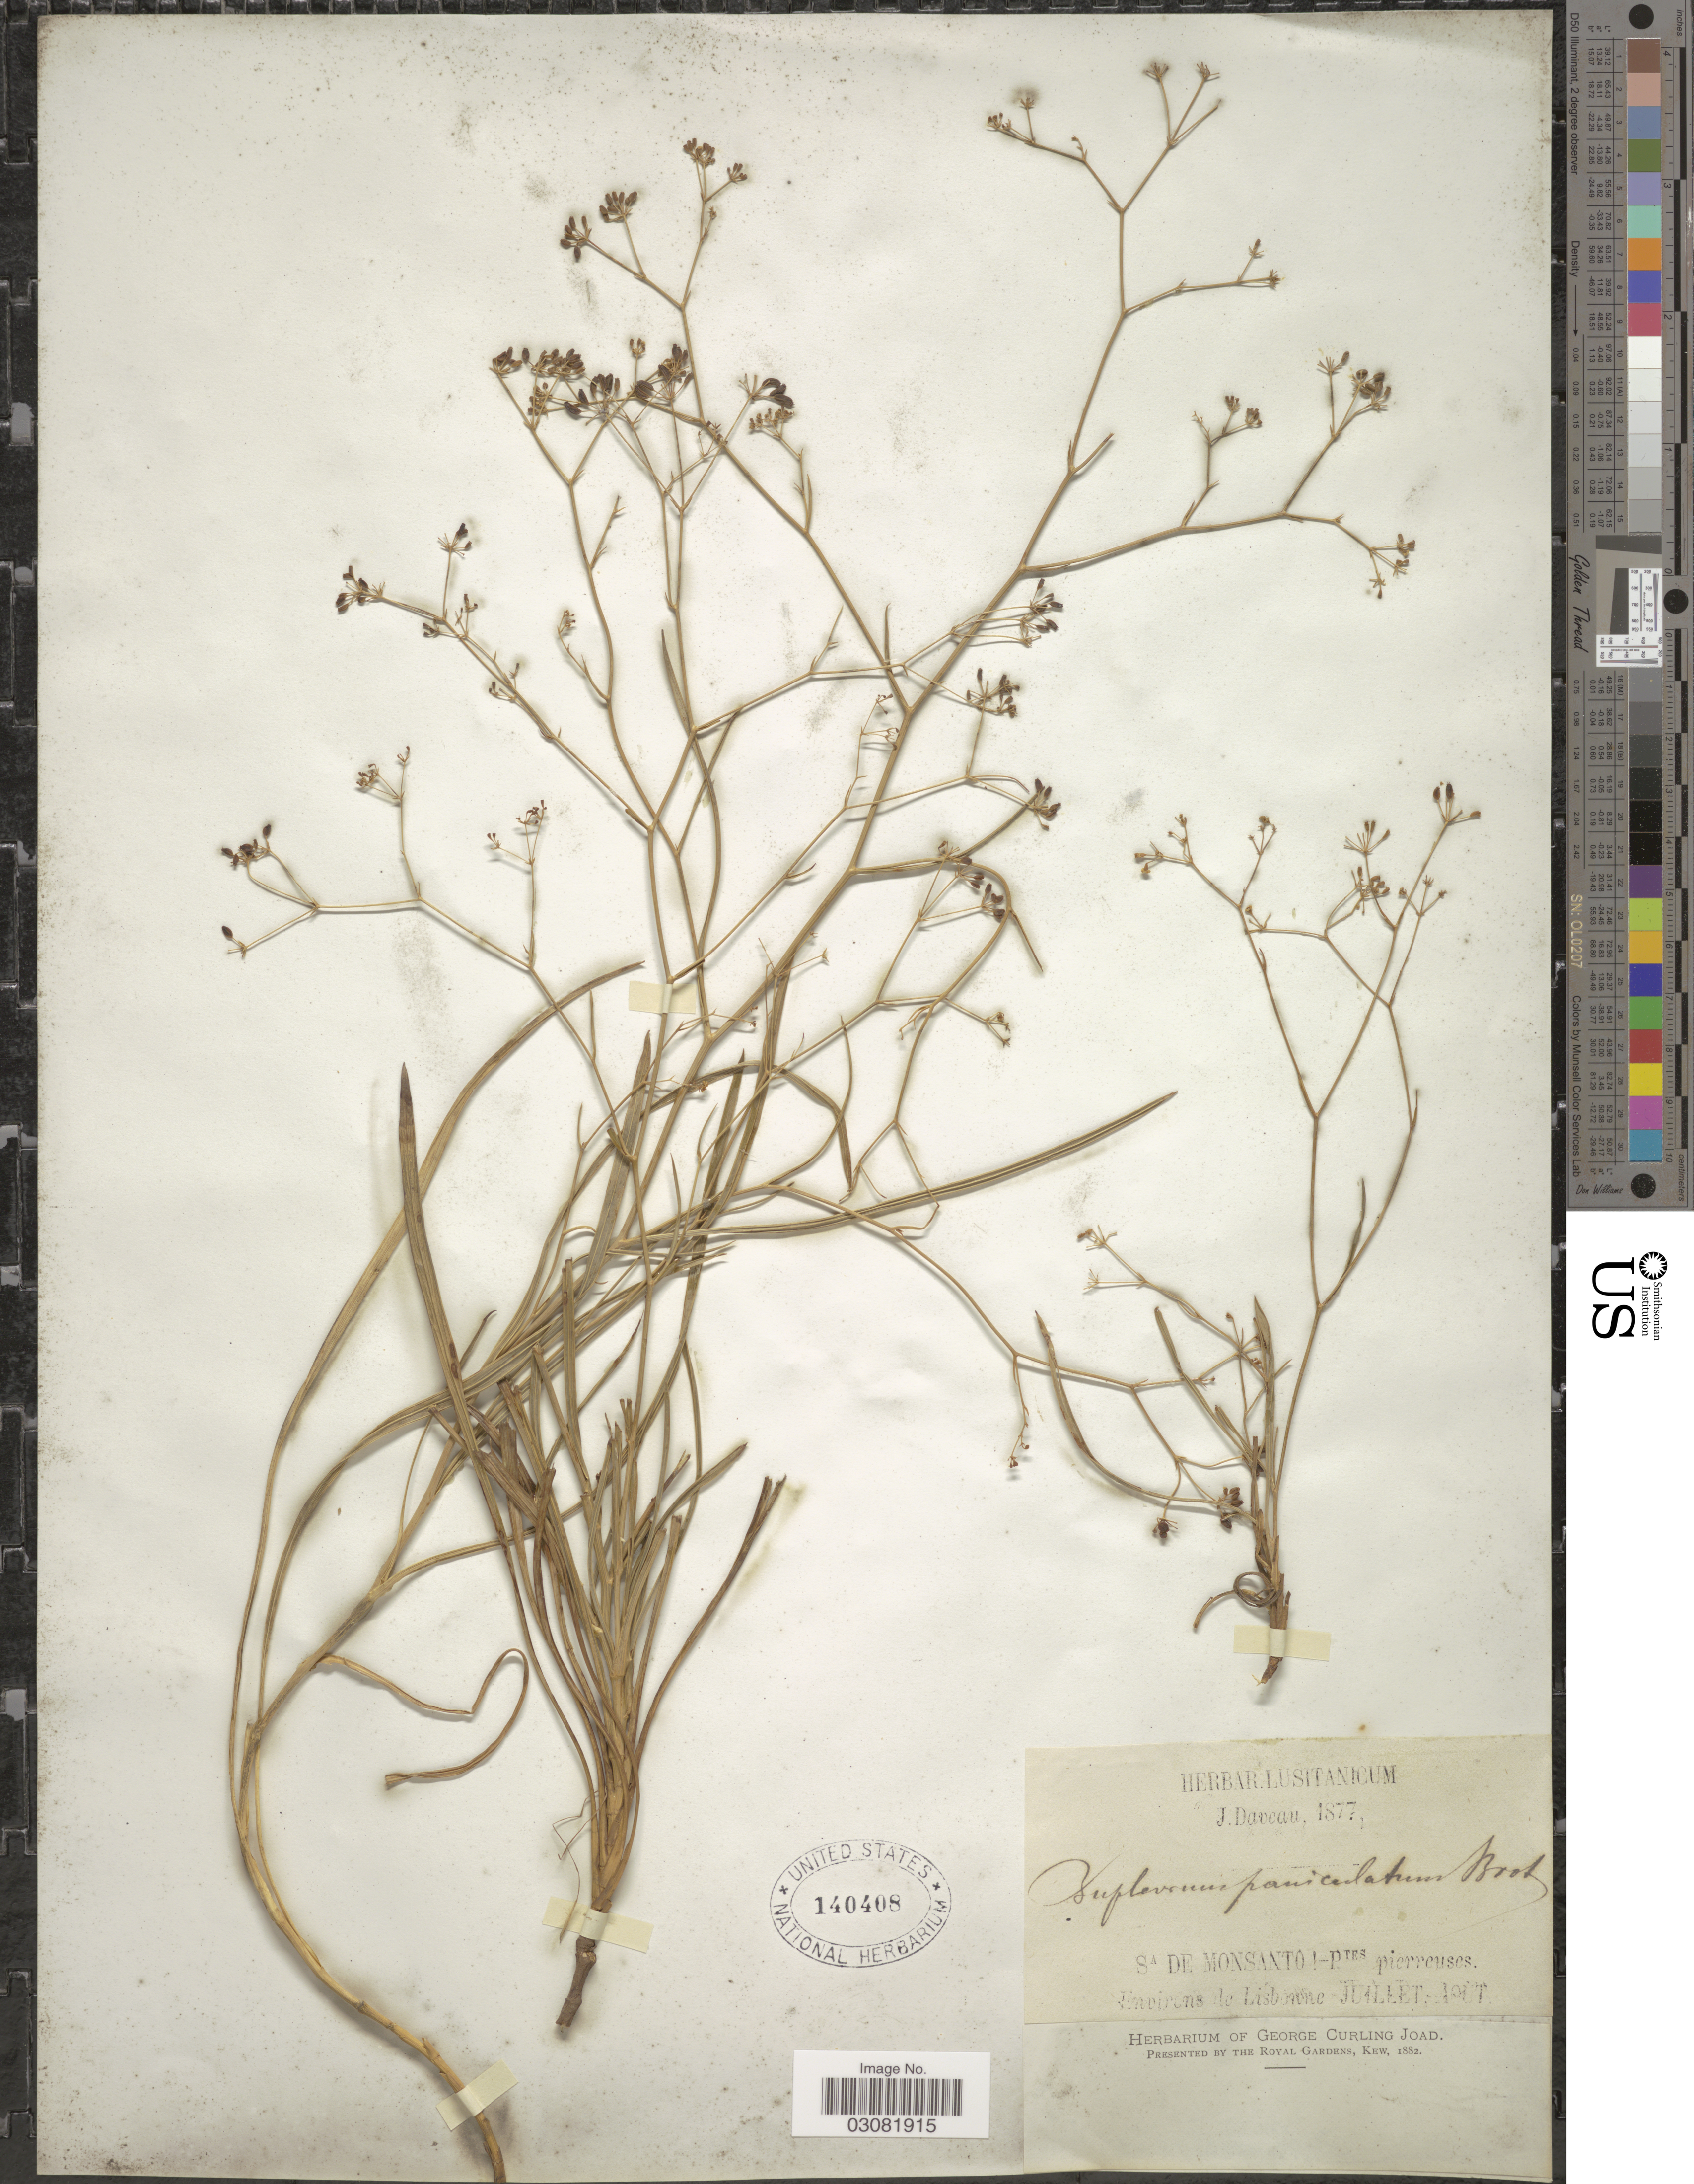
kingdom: Plantae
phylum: Tracheophyta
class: Magnoliopsida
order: Apiales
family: Apiaceae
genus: Bupleurum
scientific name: Bupleurum paniculatum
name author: Brot.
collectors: J. Daveau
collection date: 1877-07/1877-08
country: Portugal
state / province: Lisboa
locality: Sa de Monsanto [illegible text]-Ptes pierreuses. Environs de Lisbonne.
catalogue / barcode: US 140408